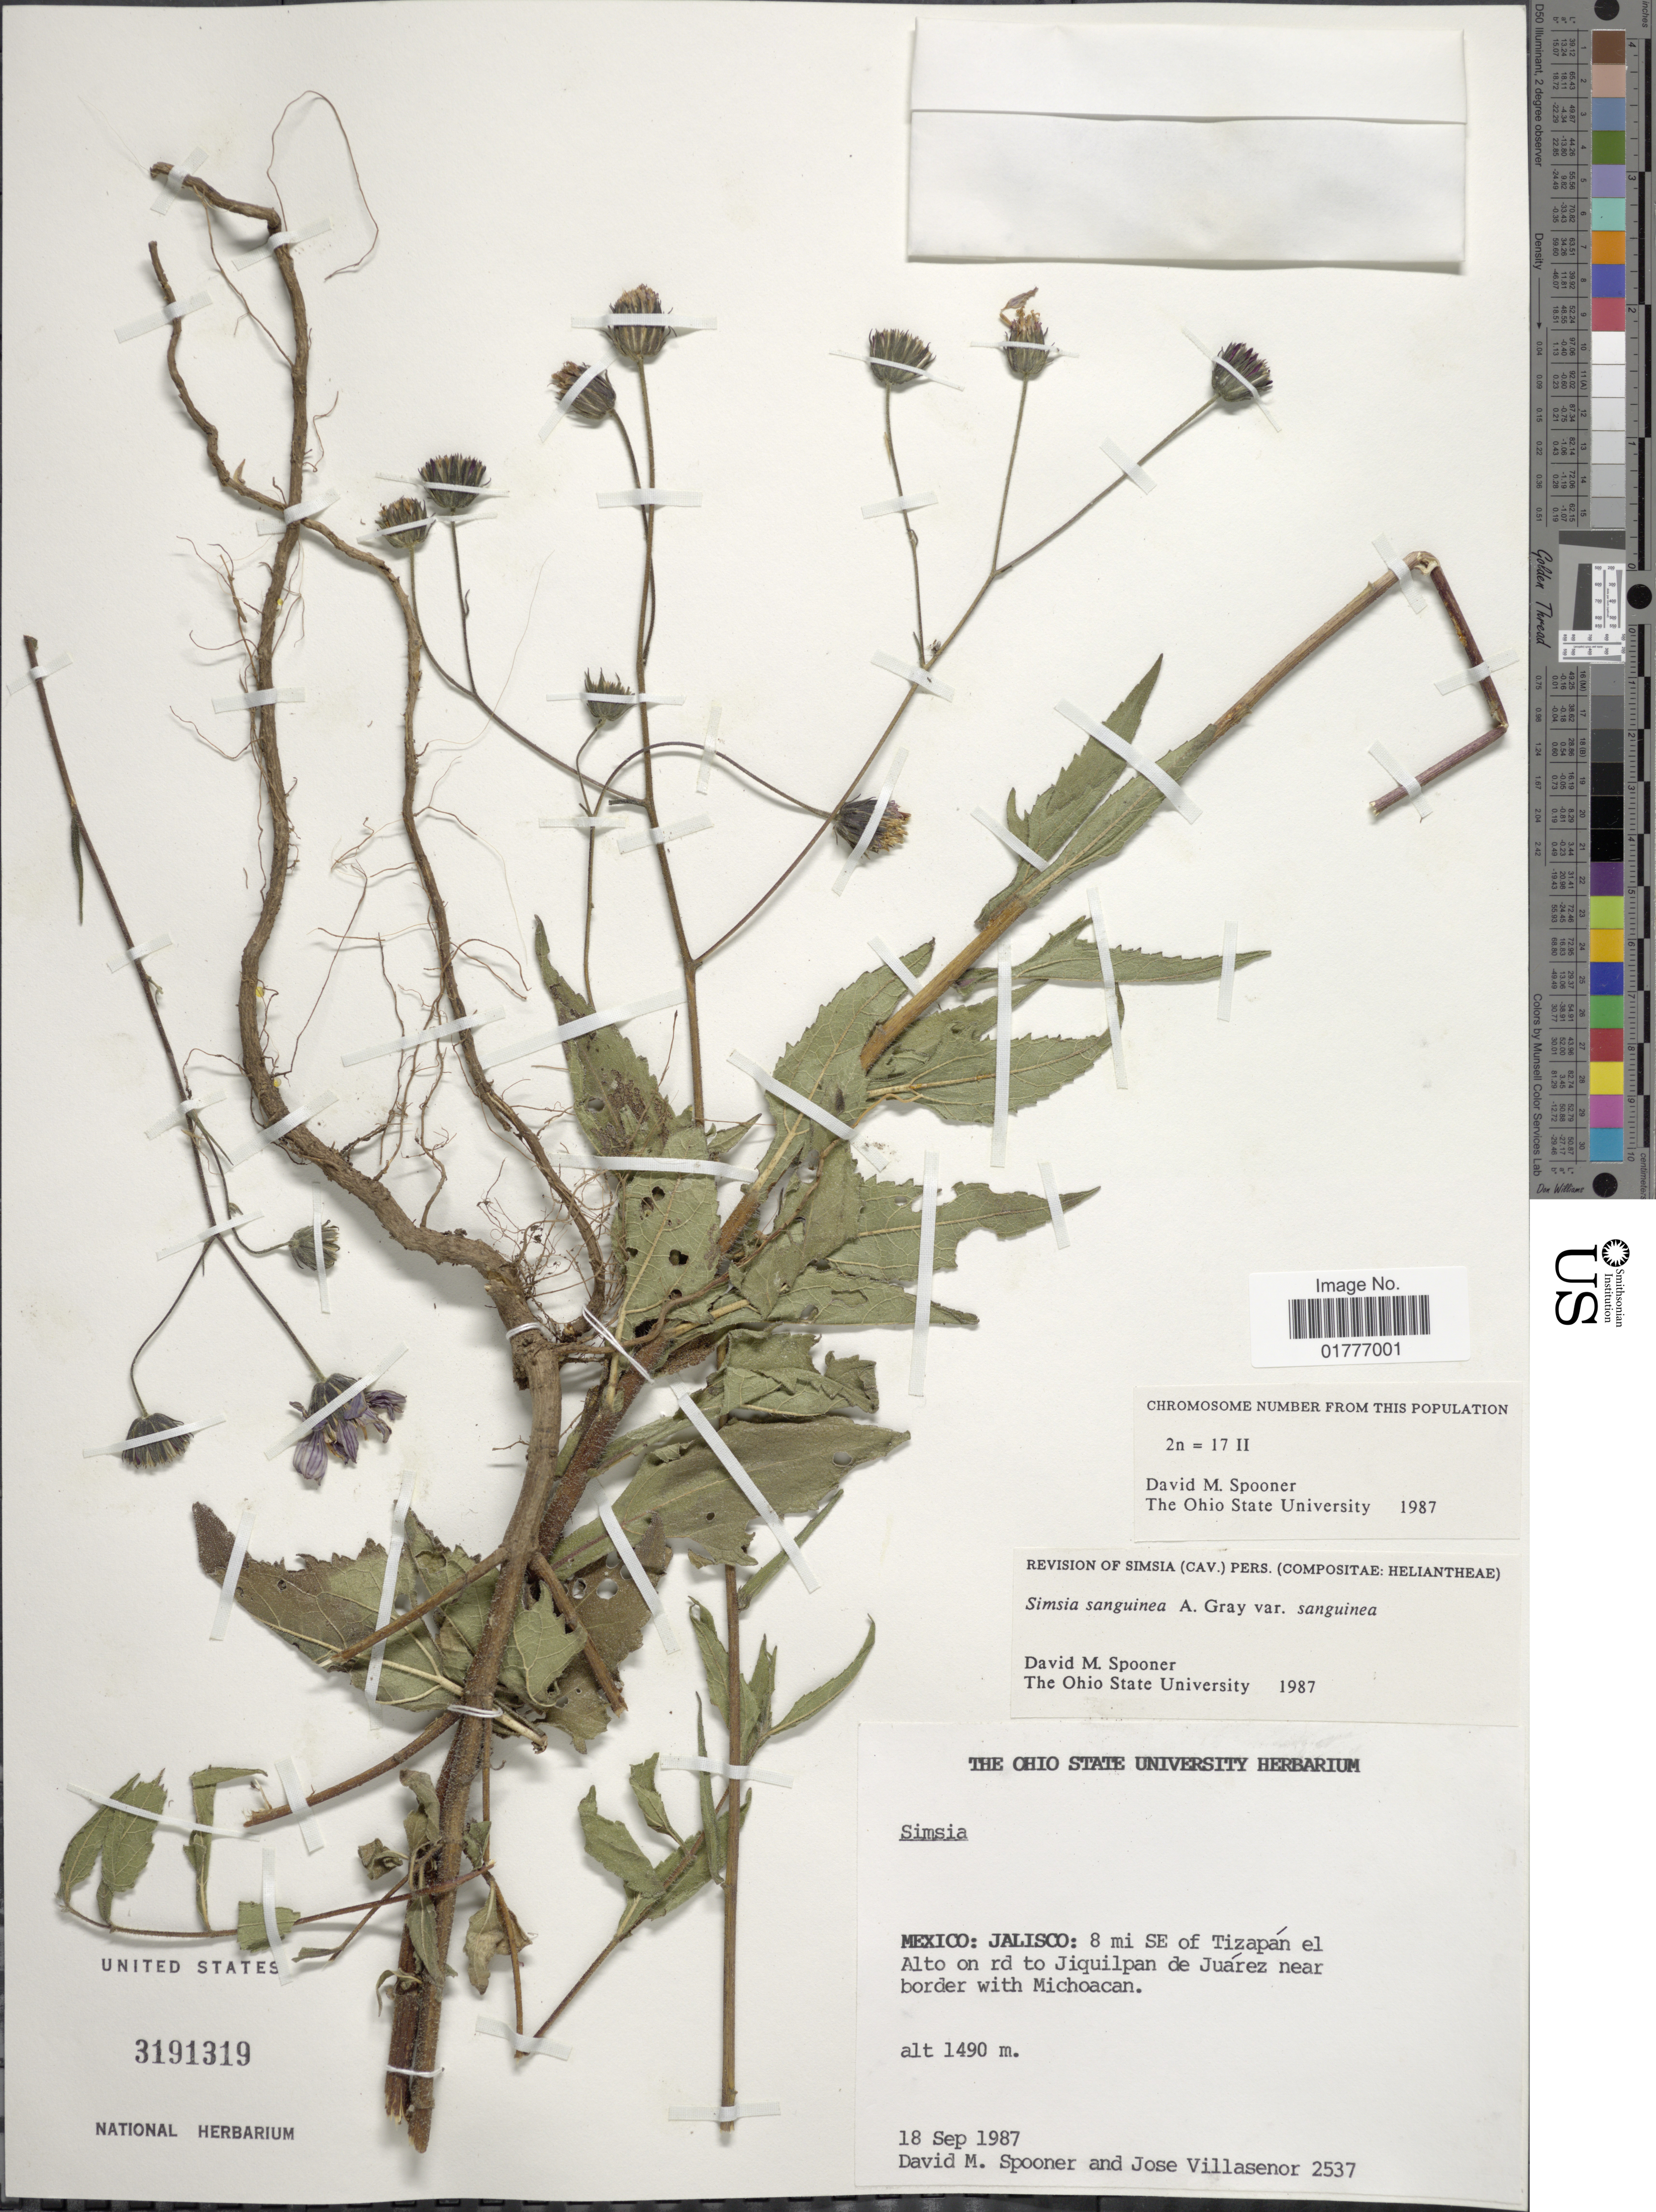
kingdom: Plantae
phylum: Tracheophyta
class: Magnoliopsida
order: Asterales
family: Asteraceae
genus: Simsia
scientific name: Simsia sanguinea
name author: A. Gray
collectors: D. Spooner & J. L. Villasenor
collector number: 2537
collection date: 1987-09-18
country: Mexico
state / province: Jalisco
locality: Jalisco: 8 mi SE of Tizapan el Alto on rd to Jiquilpan de Juarez near border with Michoacan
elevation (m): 1490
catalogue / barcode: US 3191319